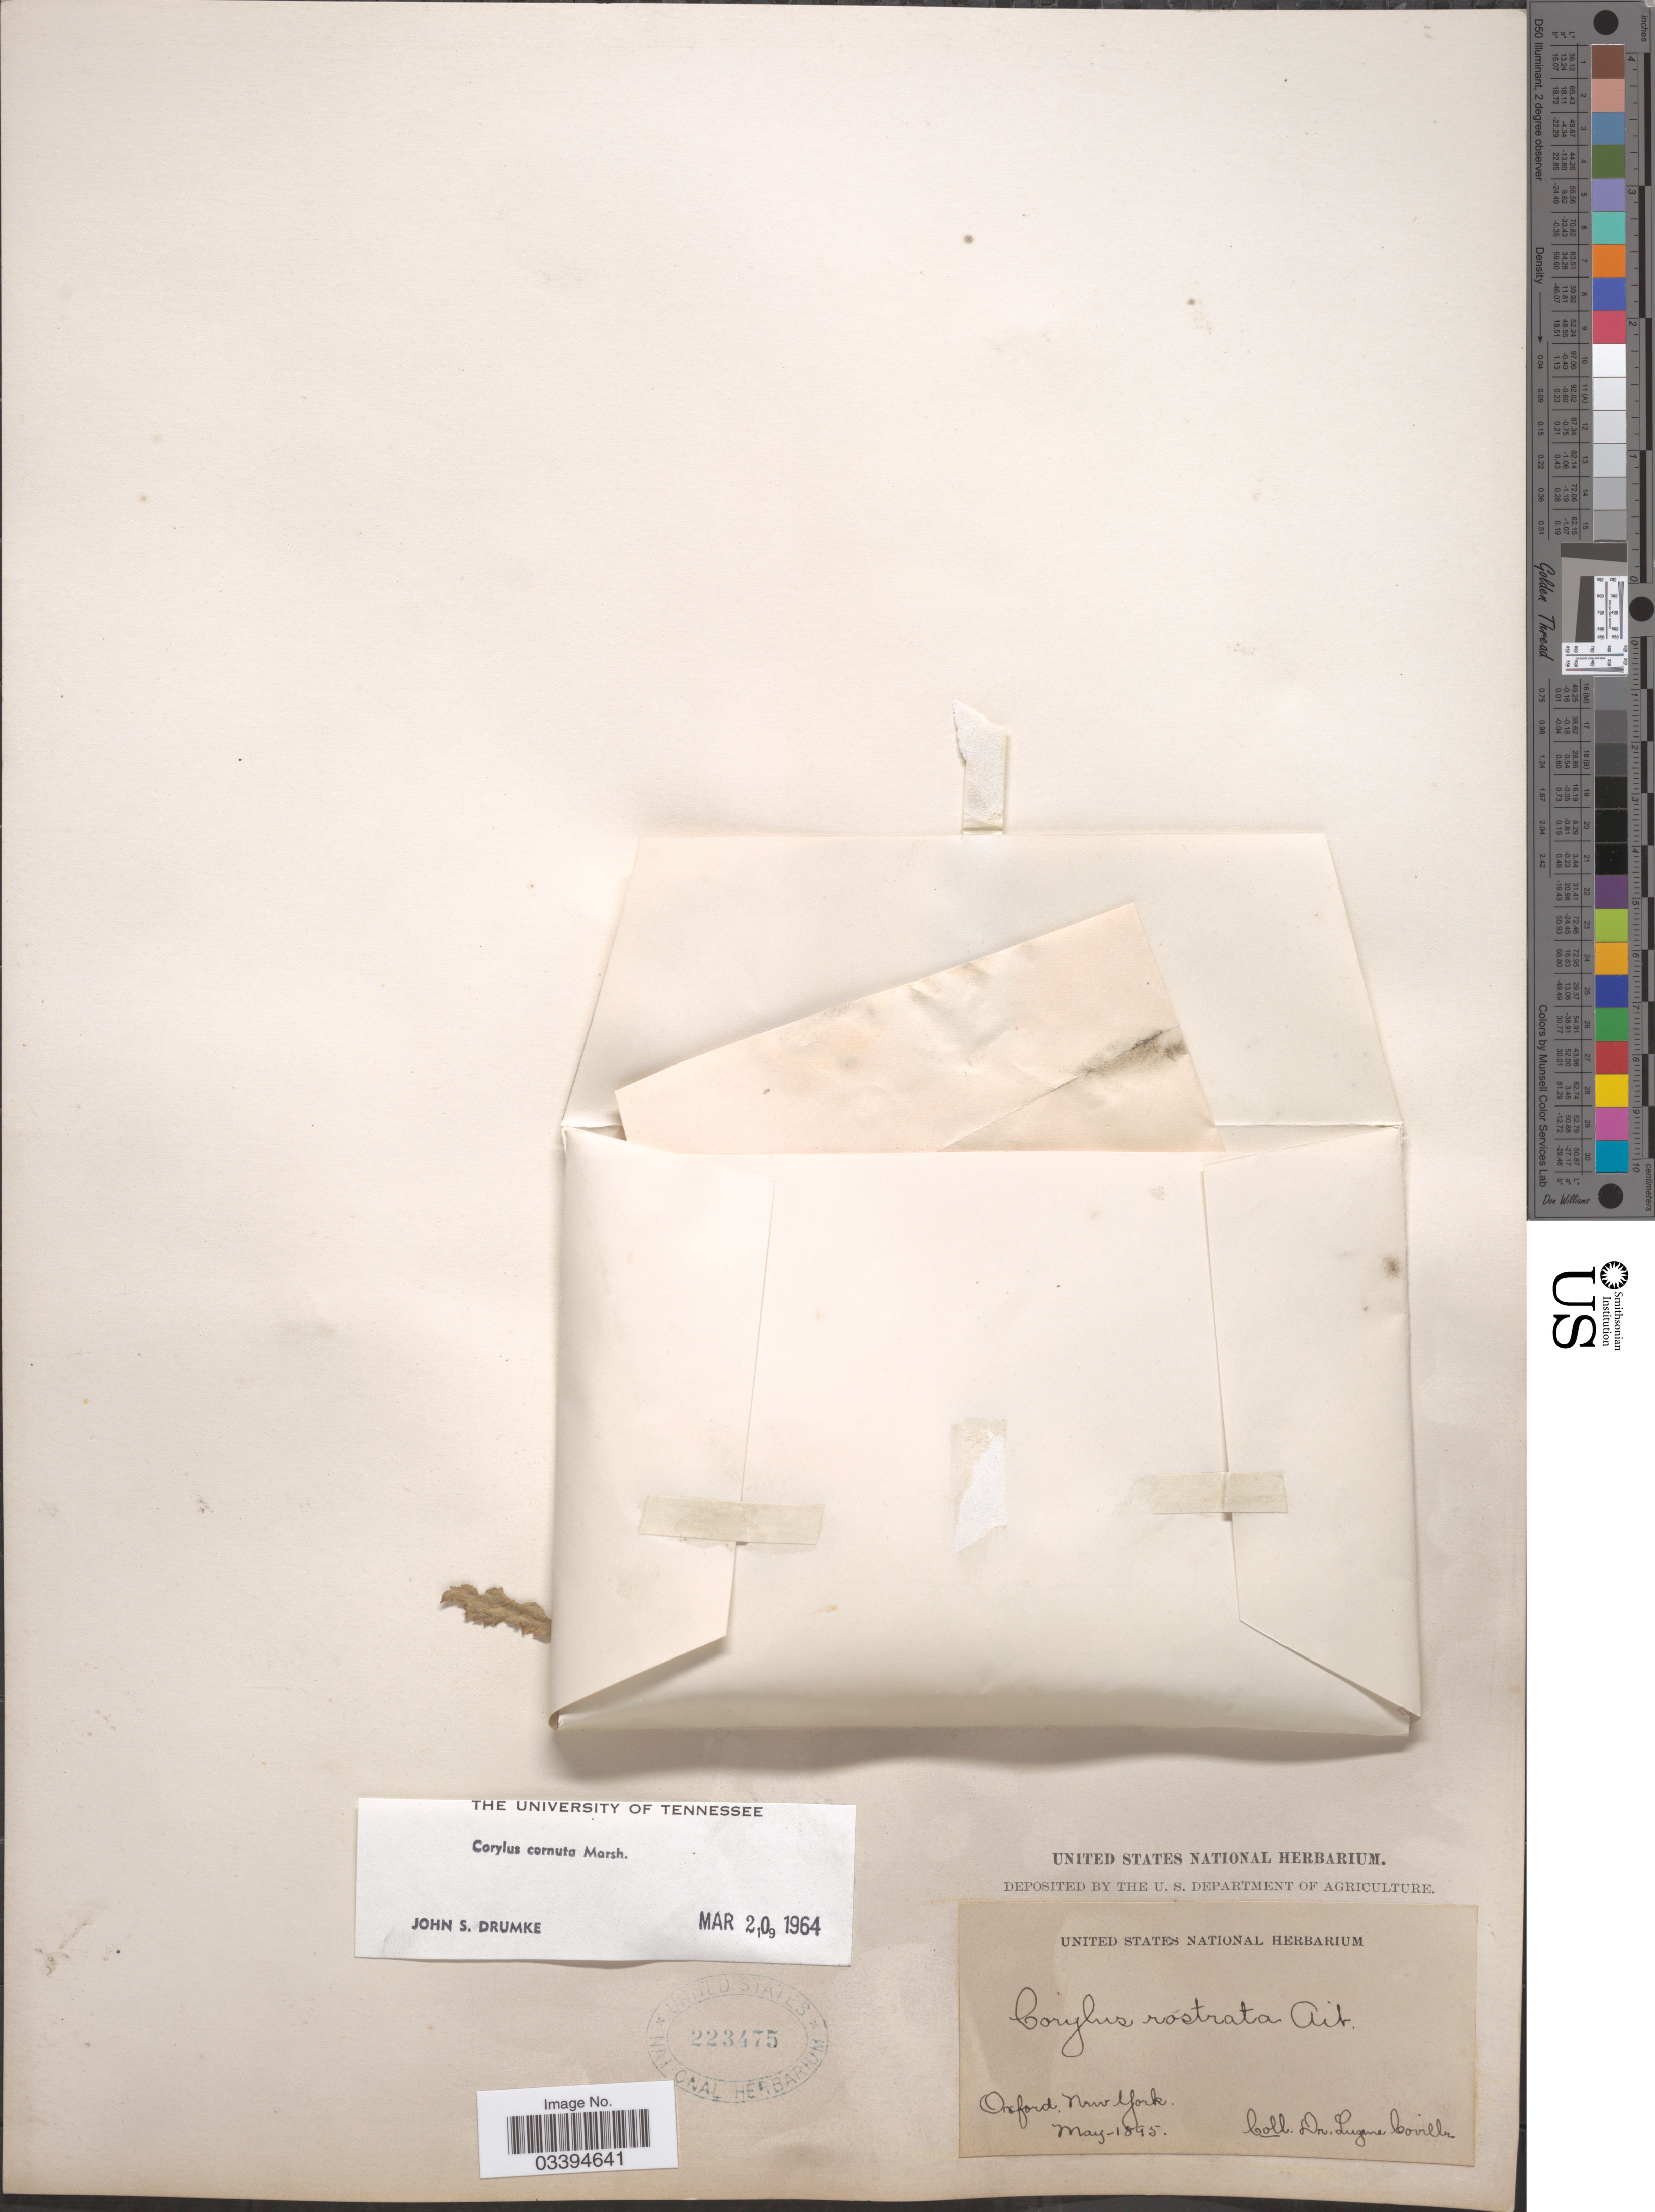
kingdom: Plantae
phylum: Tracheophyta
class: Magnoliopsida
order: Fagales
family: Betulaceae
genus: Corylus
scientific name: Corylus cornuta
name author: Marshall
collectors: L. Coville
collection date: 1895-05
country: United States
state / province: New York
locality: Oxford.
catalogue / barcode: US 223475